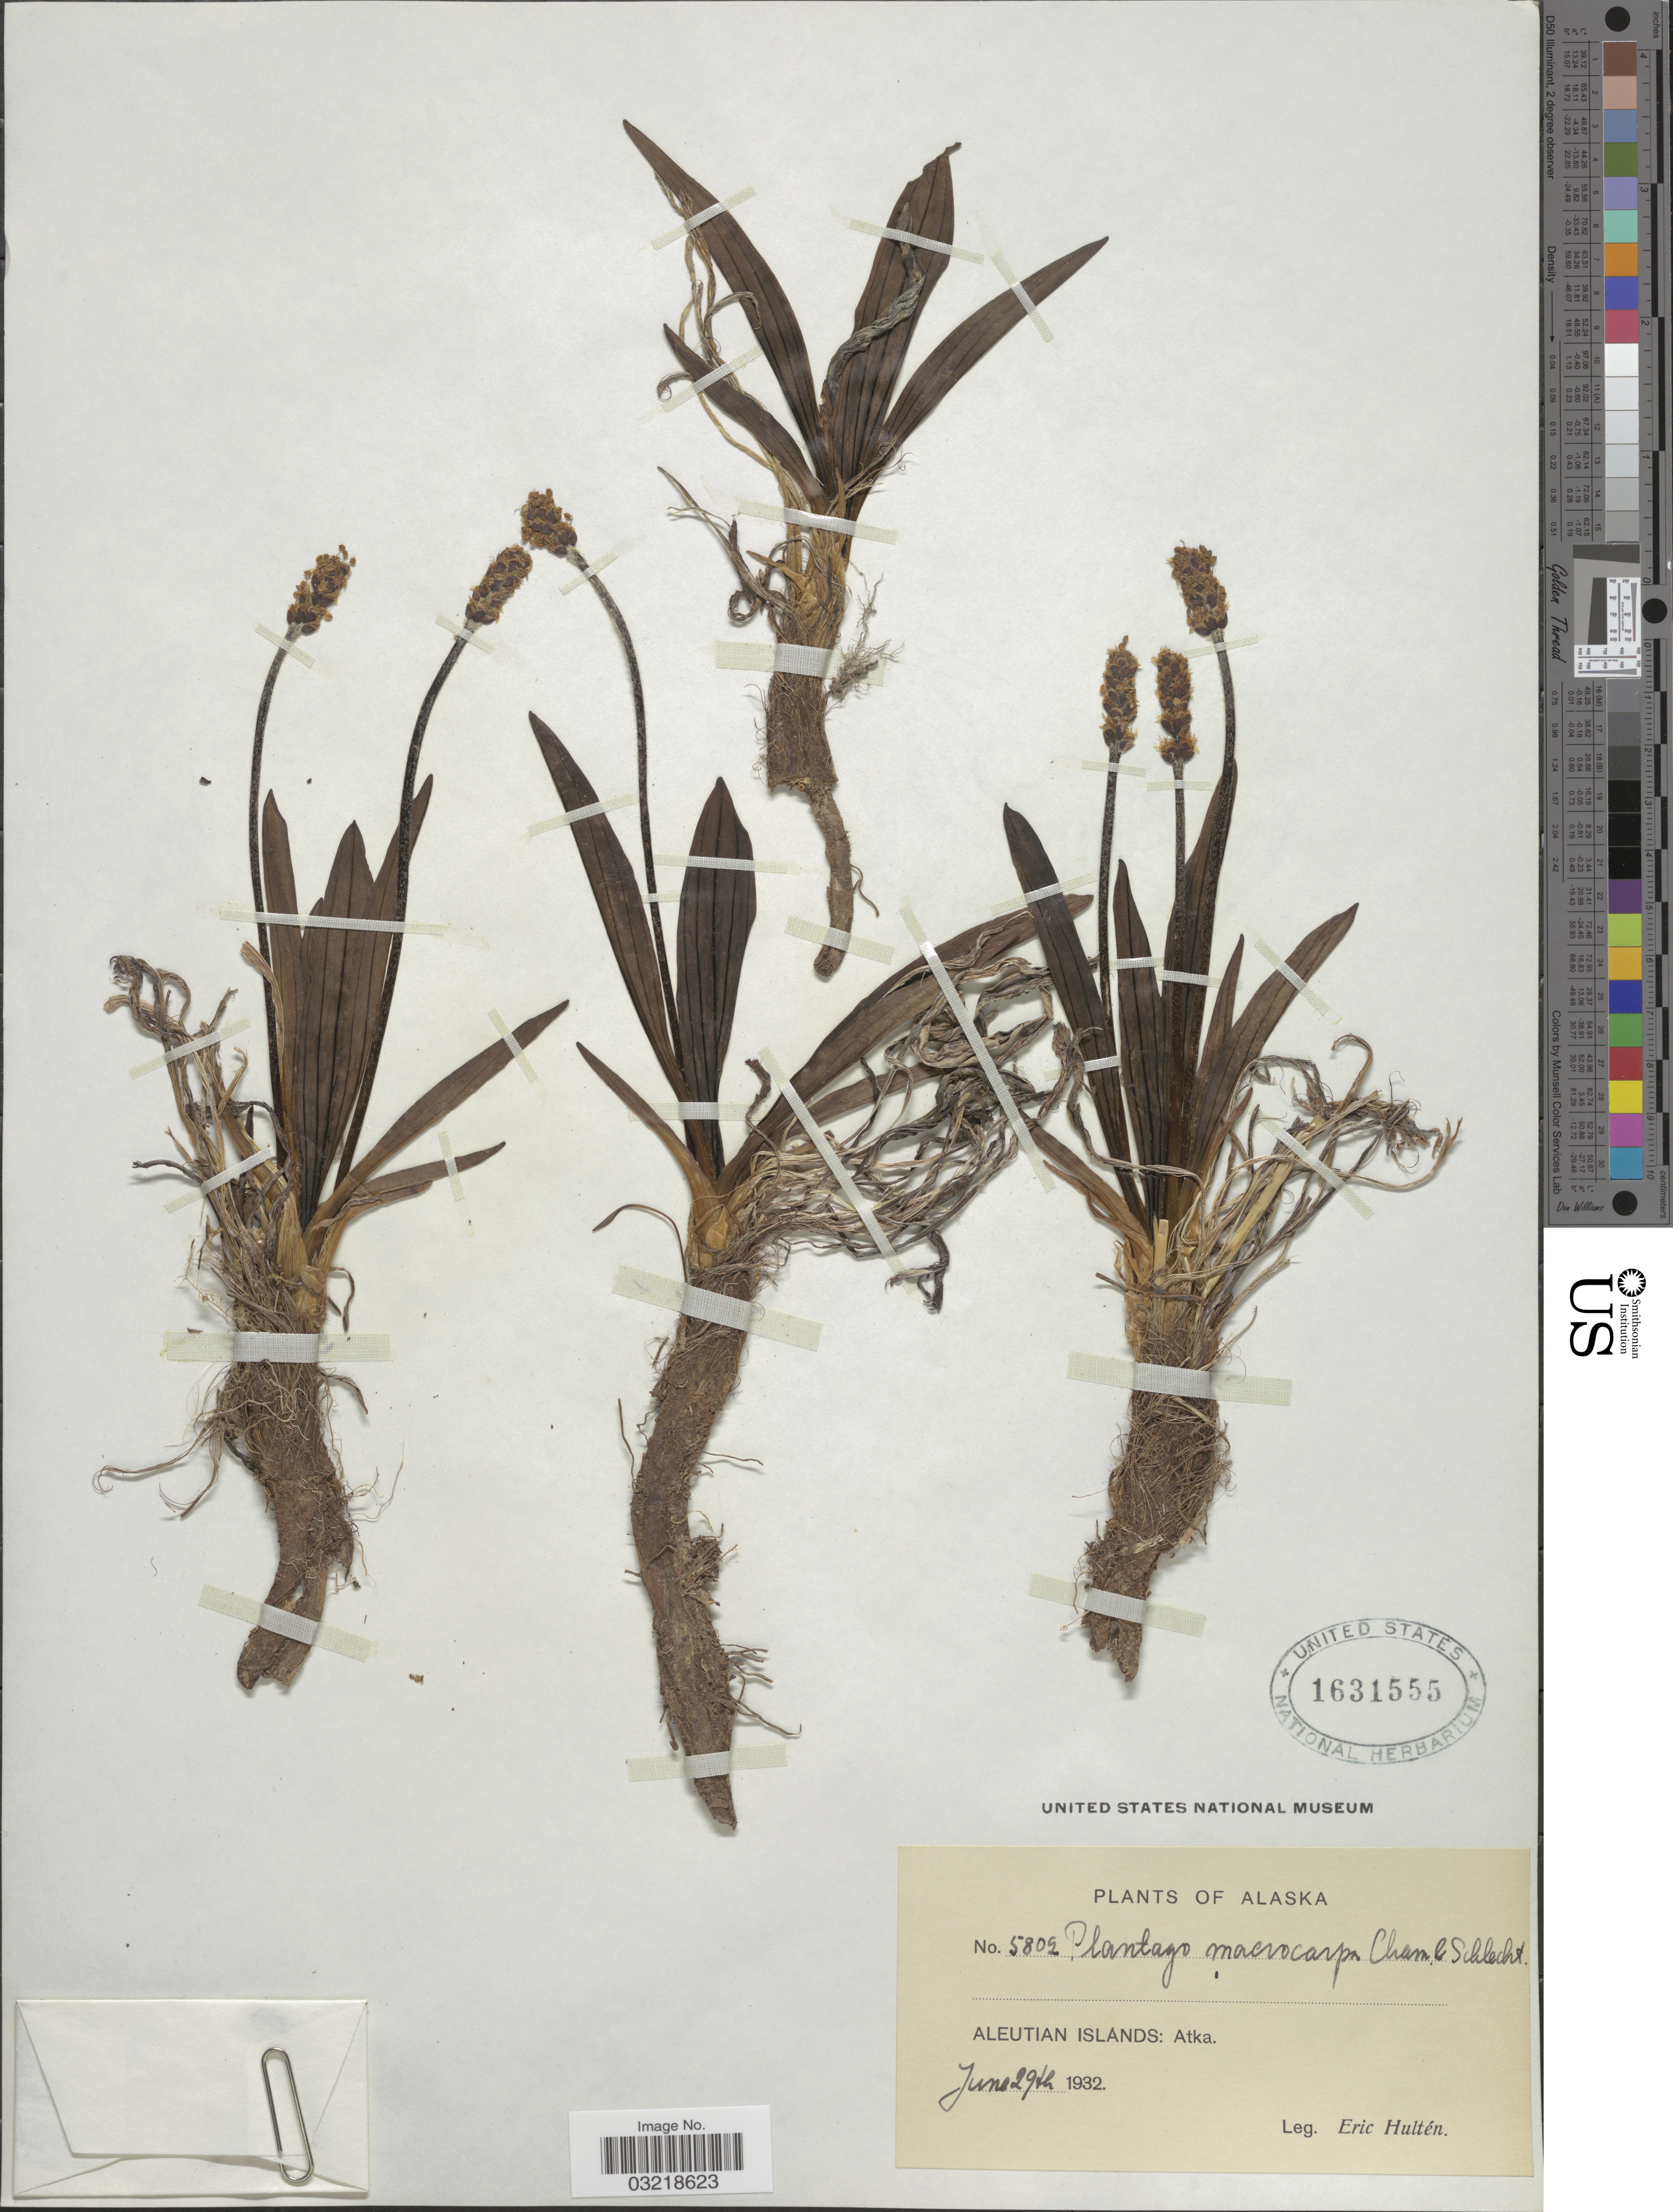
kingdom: Plantae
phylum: Tracheophyta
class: Magnoliopsida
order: Lamiales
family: Plantaginaceae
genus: Plantago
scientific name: Plantago macrocarpa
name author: Cham. & Schltdl.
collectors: E. G. Hultén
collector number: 5802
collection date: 1932-06-29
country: United States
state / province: Alaska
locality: Aleutian Islands: Atka.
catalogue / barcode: US 1631555